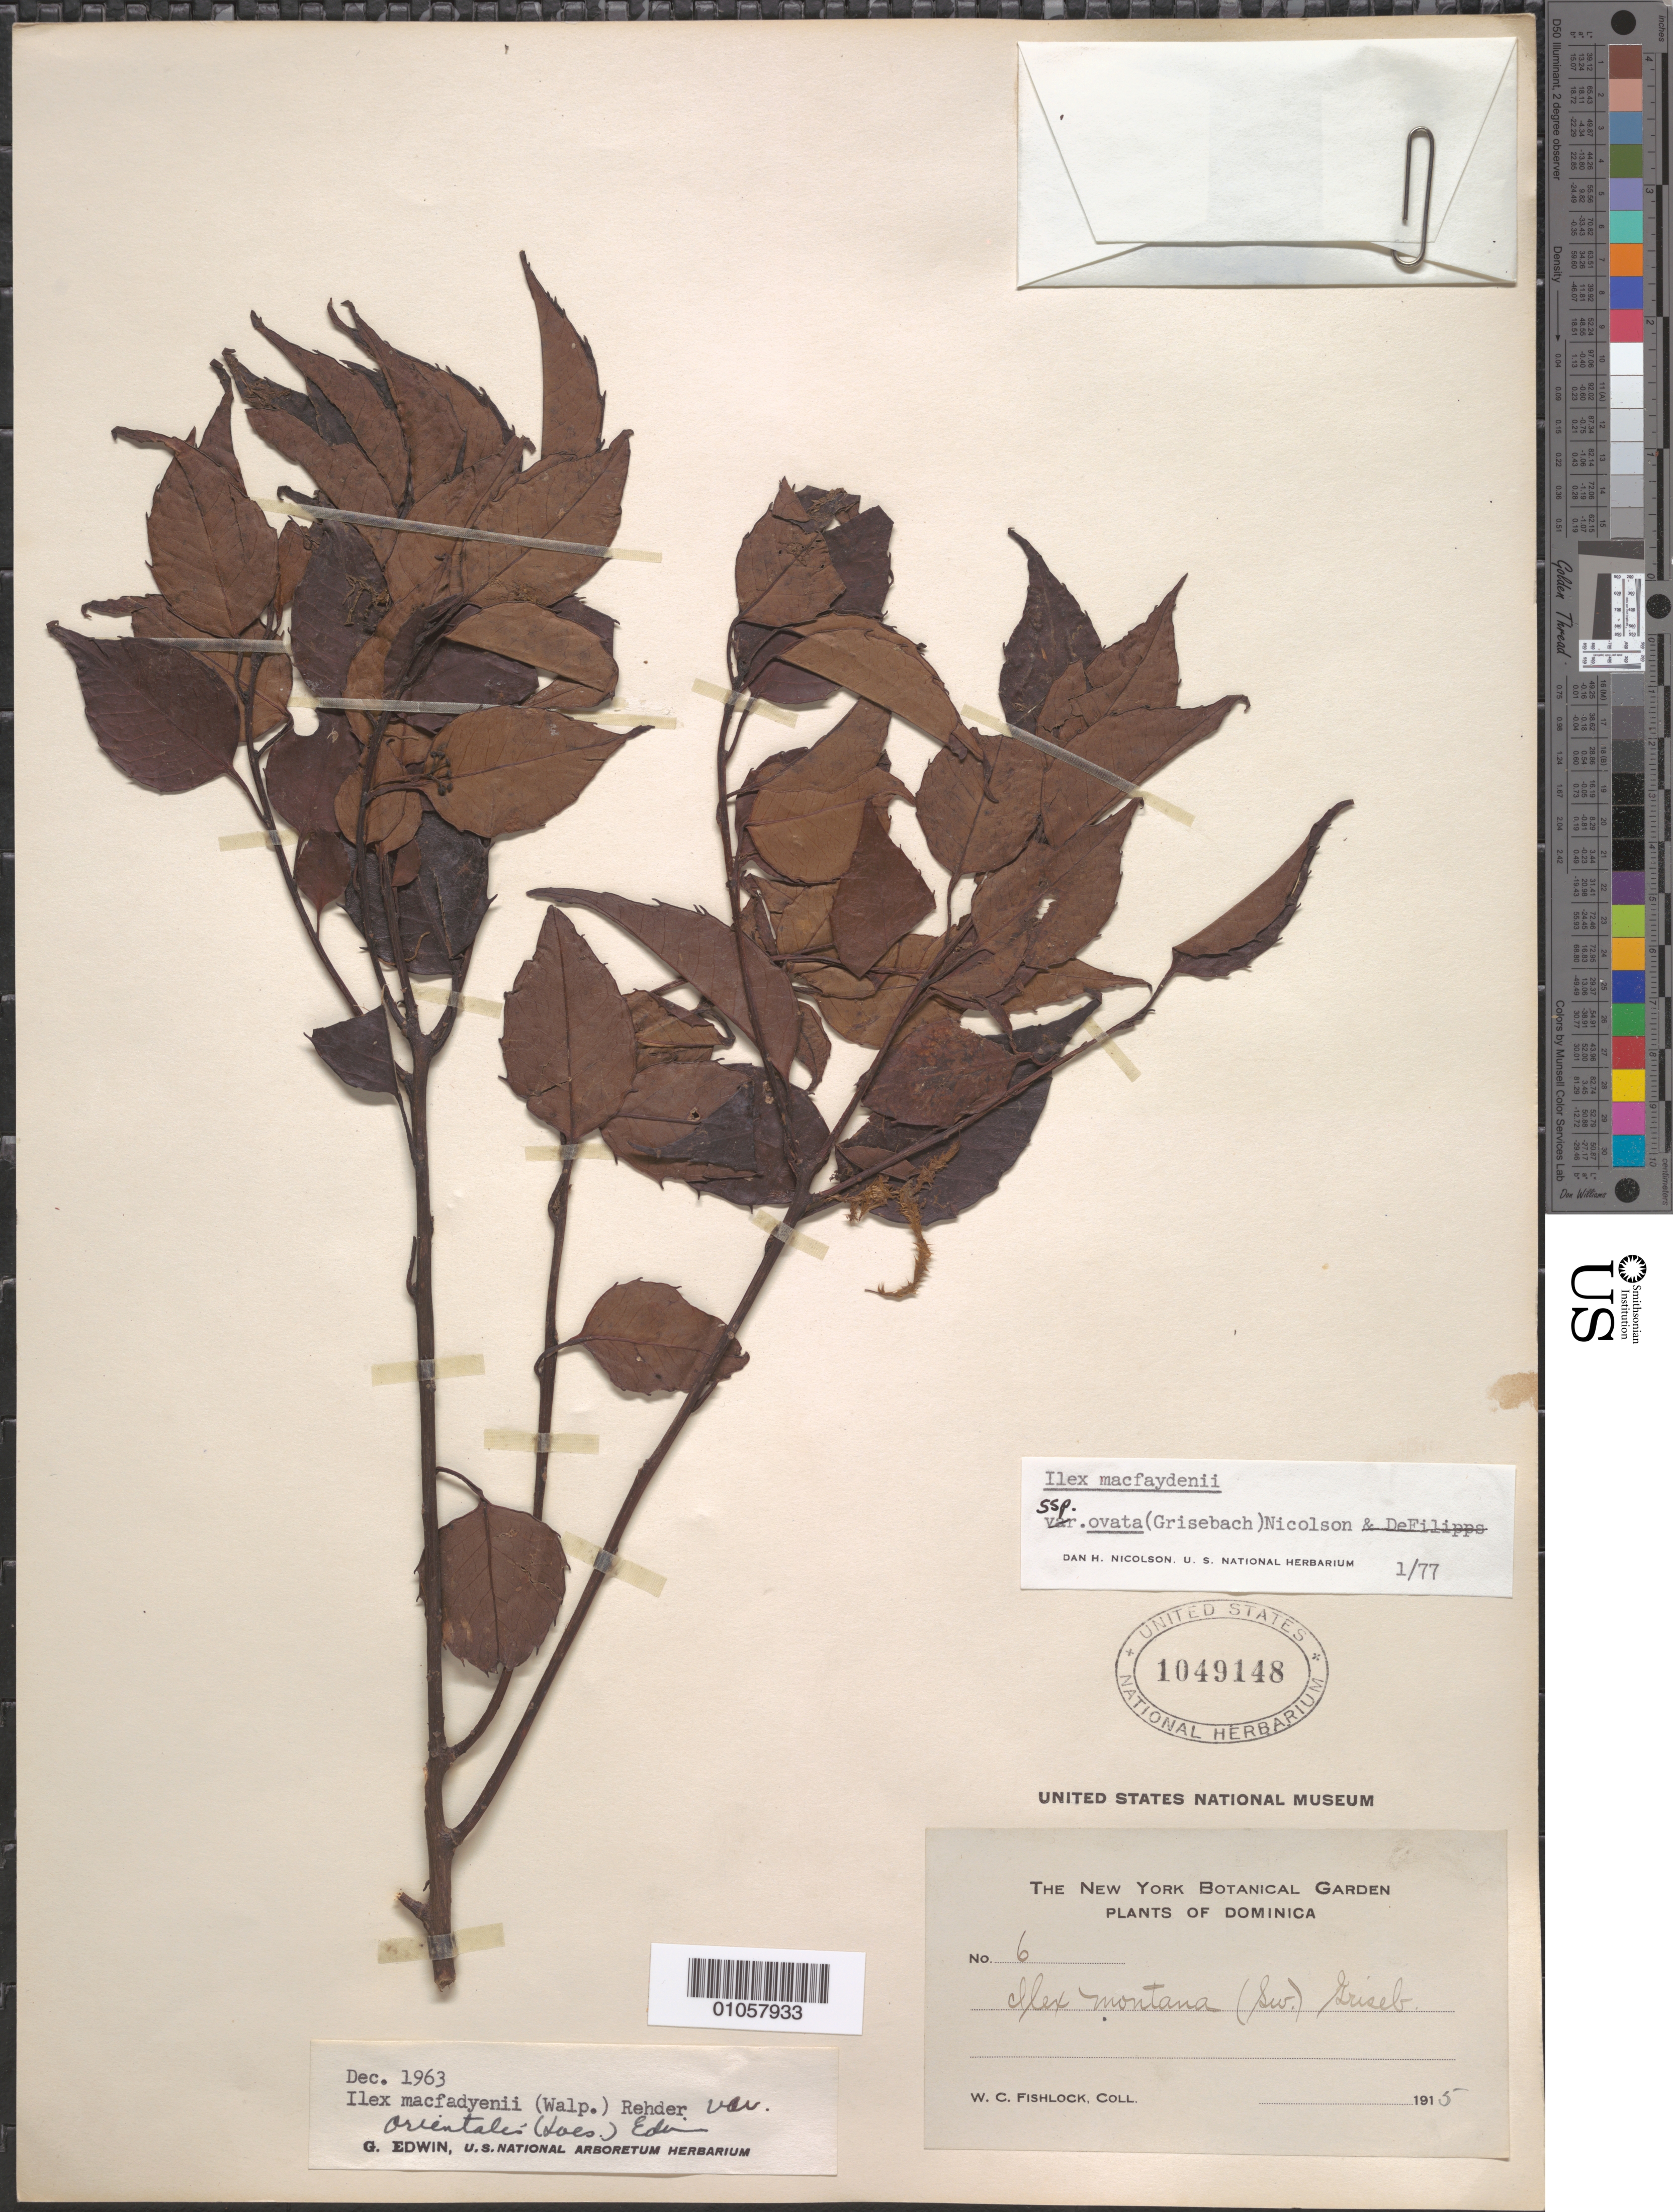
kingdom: Plantae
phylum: Tracheophyta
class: Magnoliopsida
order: Aquifoliales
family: Aquifoliaceae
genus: Ilex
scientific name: Ilex macfaydenii subsp. ovata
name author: (Griseb.) Nicolson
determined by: Nicolson, Dan H.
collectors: W. Fishlock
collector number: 6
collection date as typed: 1915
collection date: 1915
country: Dominica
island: Dominica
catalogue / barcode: US 1049148